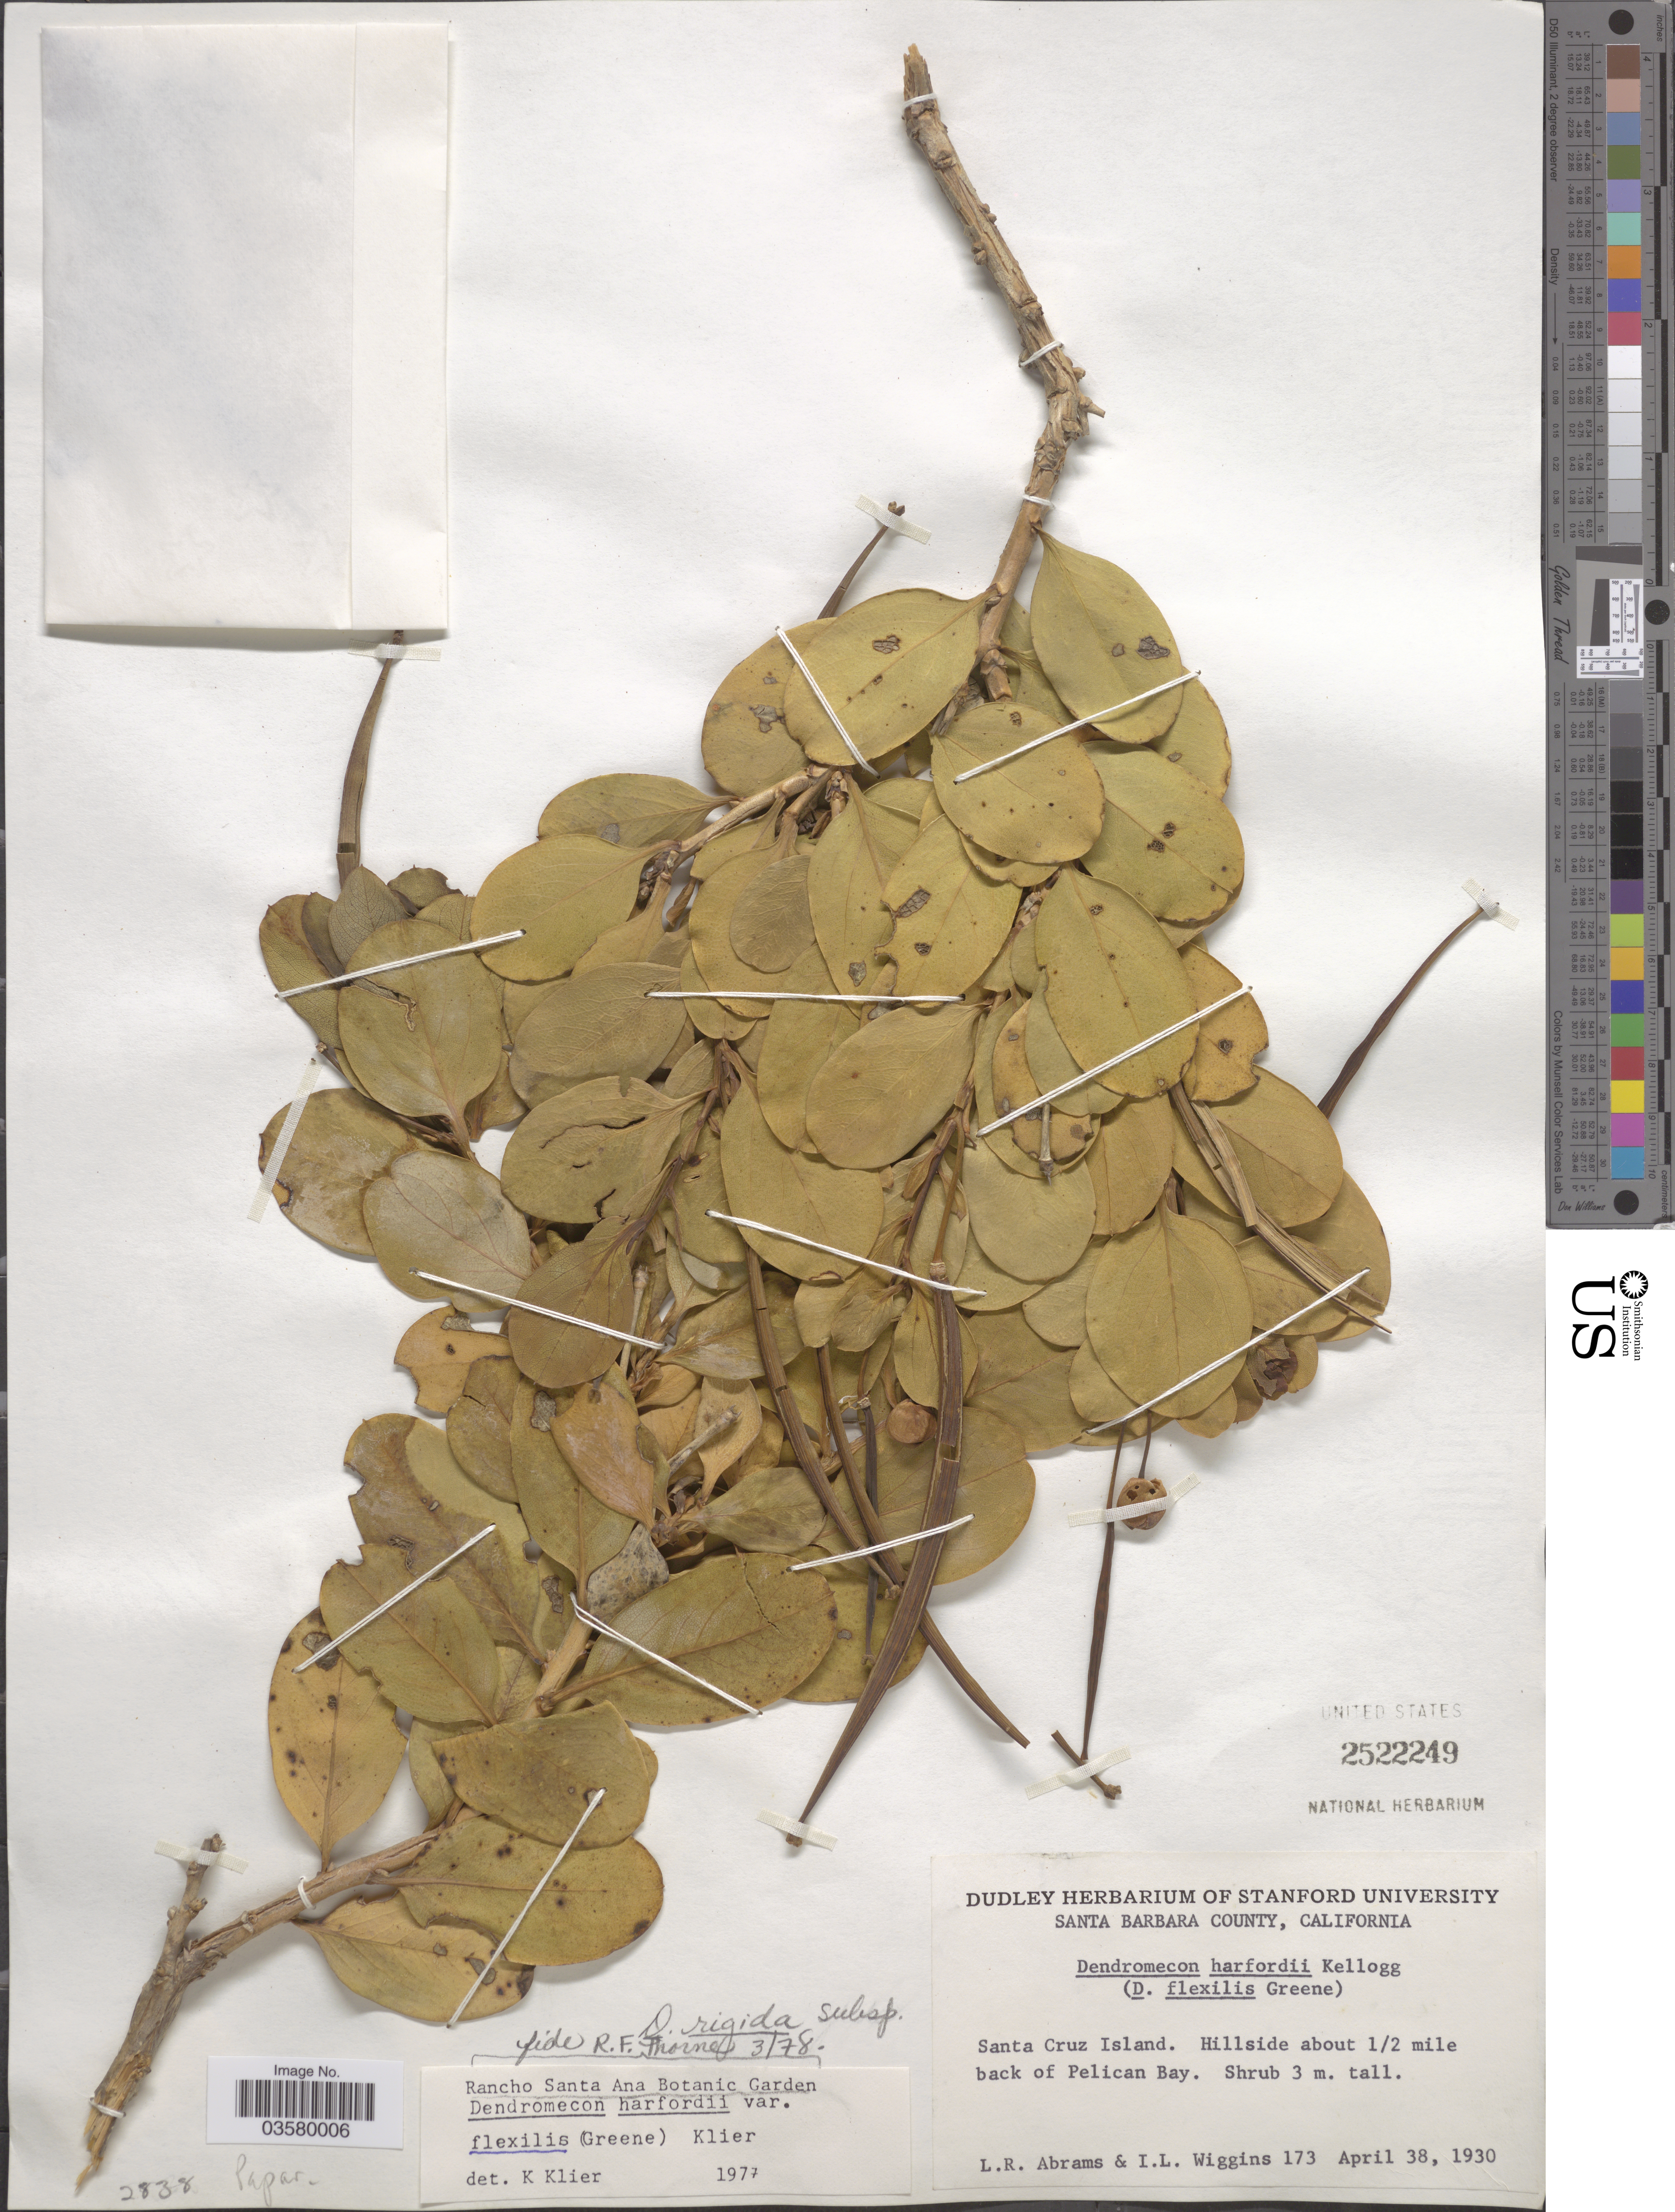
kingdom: Plantae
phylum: Tracheophyta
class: Magnoliopsida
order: Ranunculales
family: Papaveraceae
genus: Dendromecon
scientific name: Dendromecon rigida subsp. harfordii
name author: (Kellog) P.H. Raven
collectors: L. Abrams & I. L. Wiggins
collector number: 173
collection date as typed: April 38, 1930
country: United States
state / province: California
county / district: Santa Barbara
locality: Santa Barbara County. Santa Cruz Island. Hillside about ½ mile back of Pelican Bay.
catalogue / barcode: US 2522249